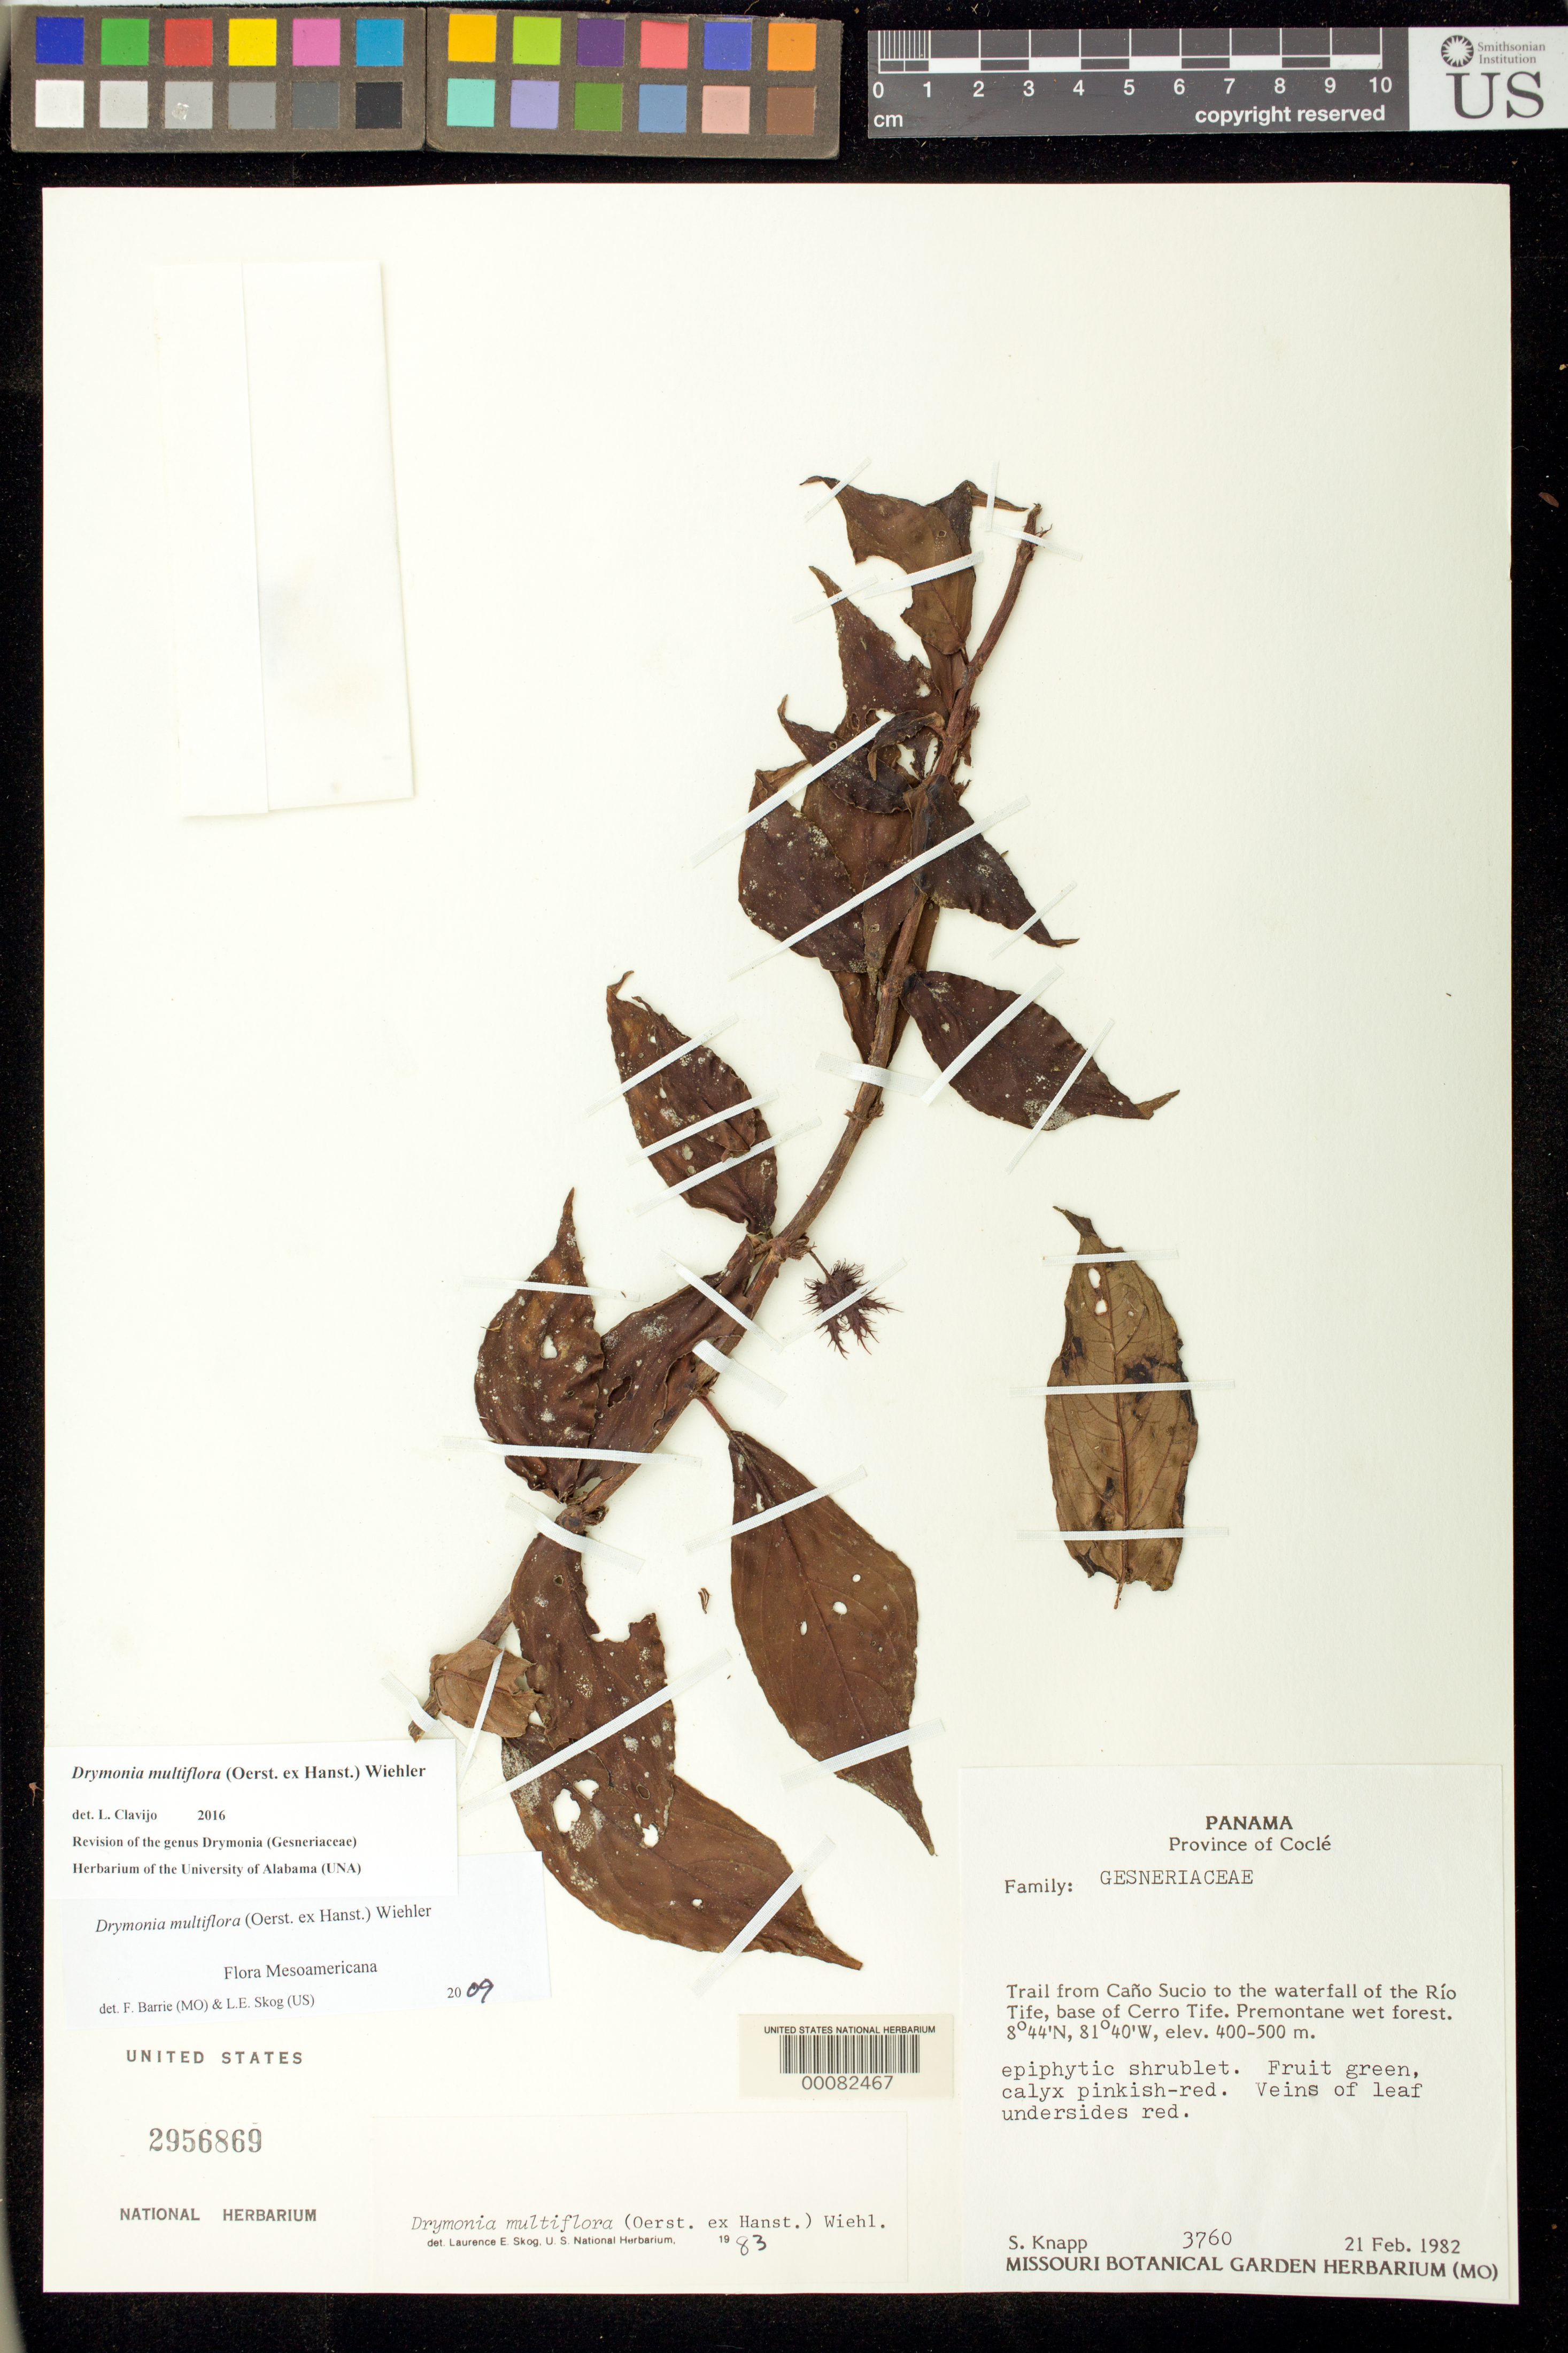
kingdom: Plantae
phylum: Tracheophyta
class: Magnoliopsida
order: Lamiales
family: Gesneriaceae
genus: Drymonia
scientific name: Drymonia multiflora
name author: (Oerst. ex Hanst.) Wiehler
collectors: S. Knapp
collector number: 3760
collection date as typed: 21 Feb 1982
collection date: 1982-02-21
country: Panama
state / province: Coclé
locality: Trail from Cano Sucio to the waterfall of the Rio Tife, base of Cerro Tife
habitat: Premontane wet forest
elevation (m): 400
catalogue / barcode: US 2956869